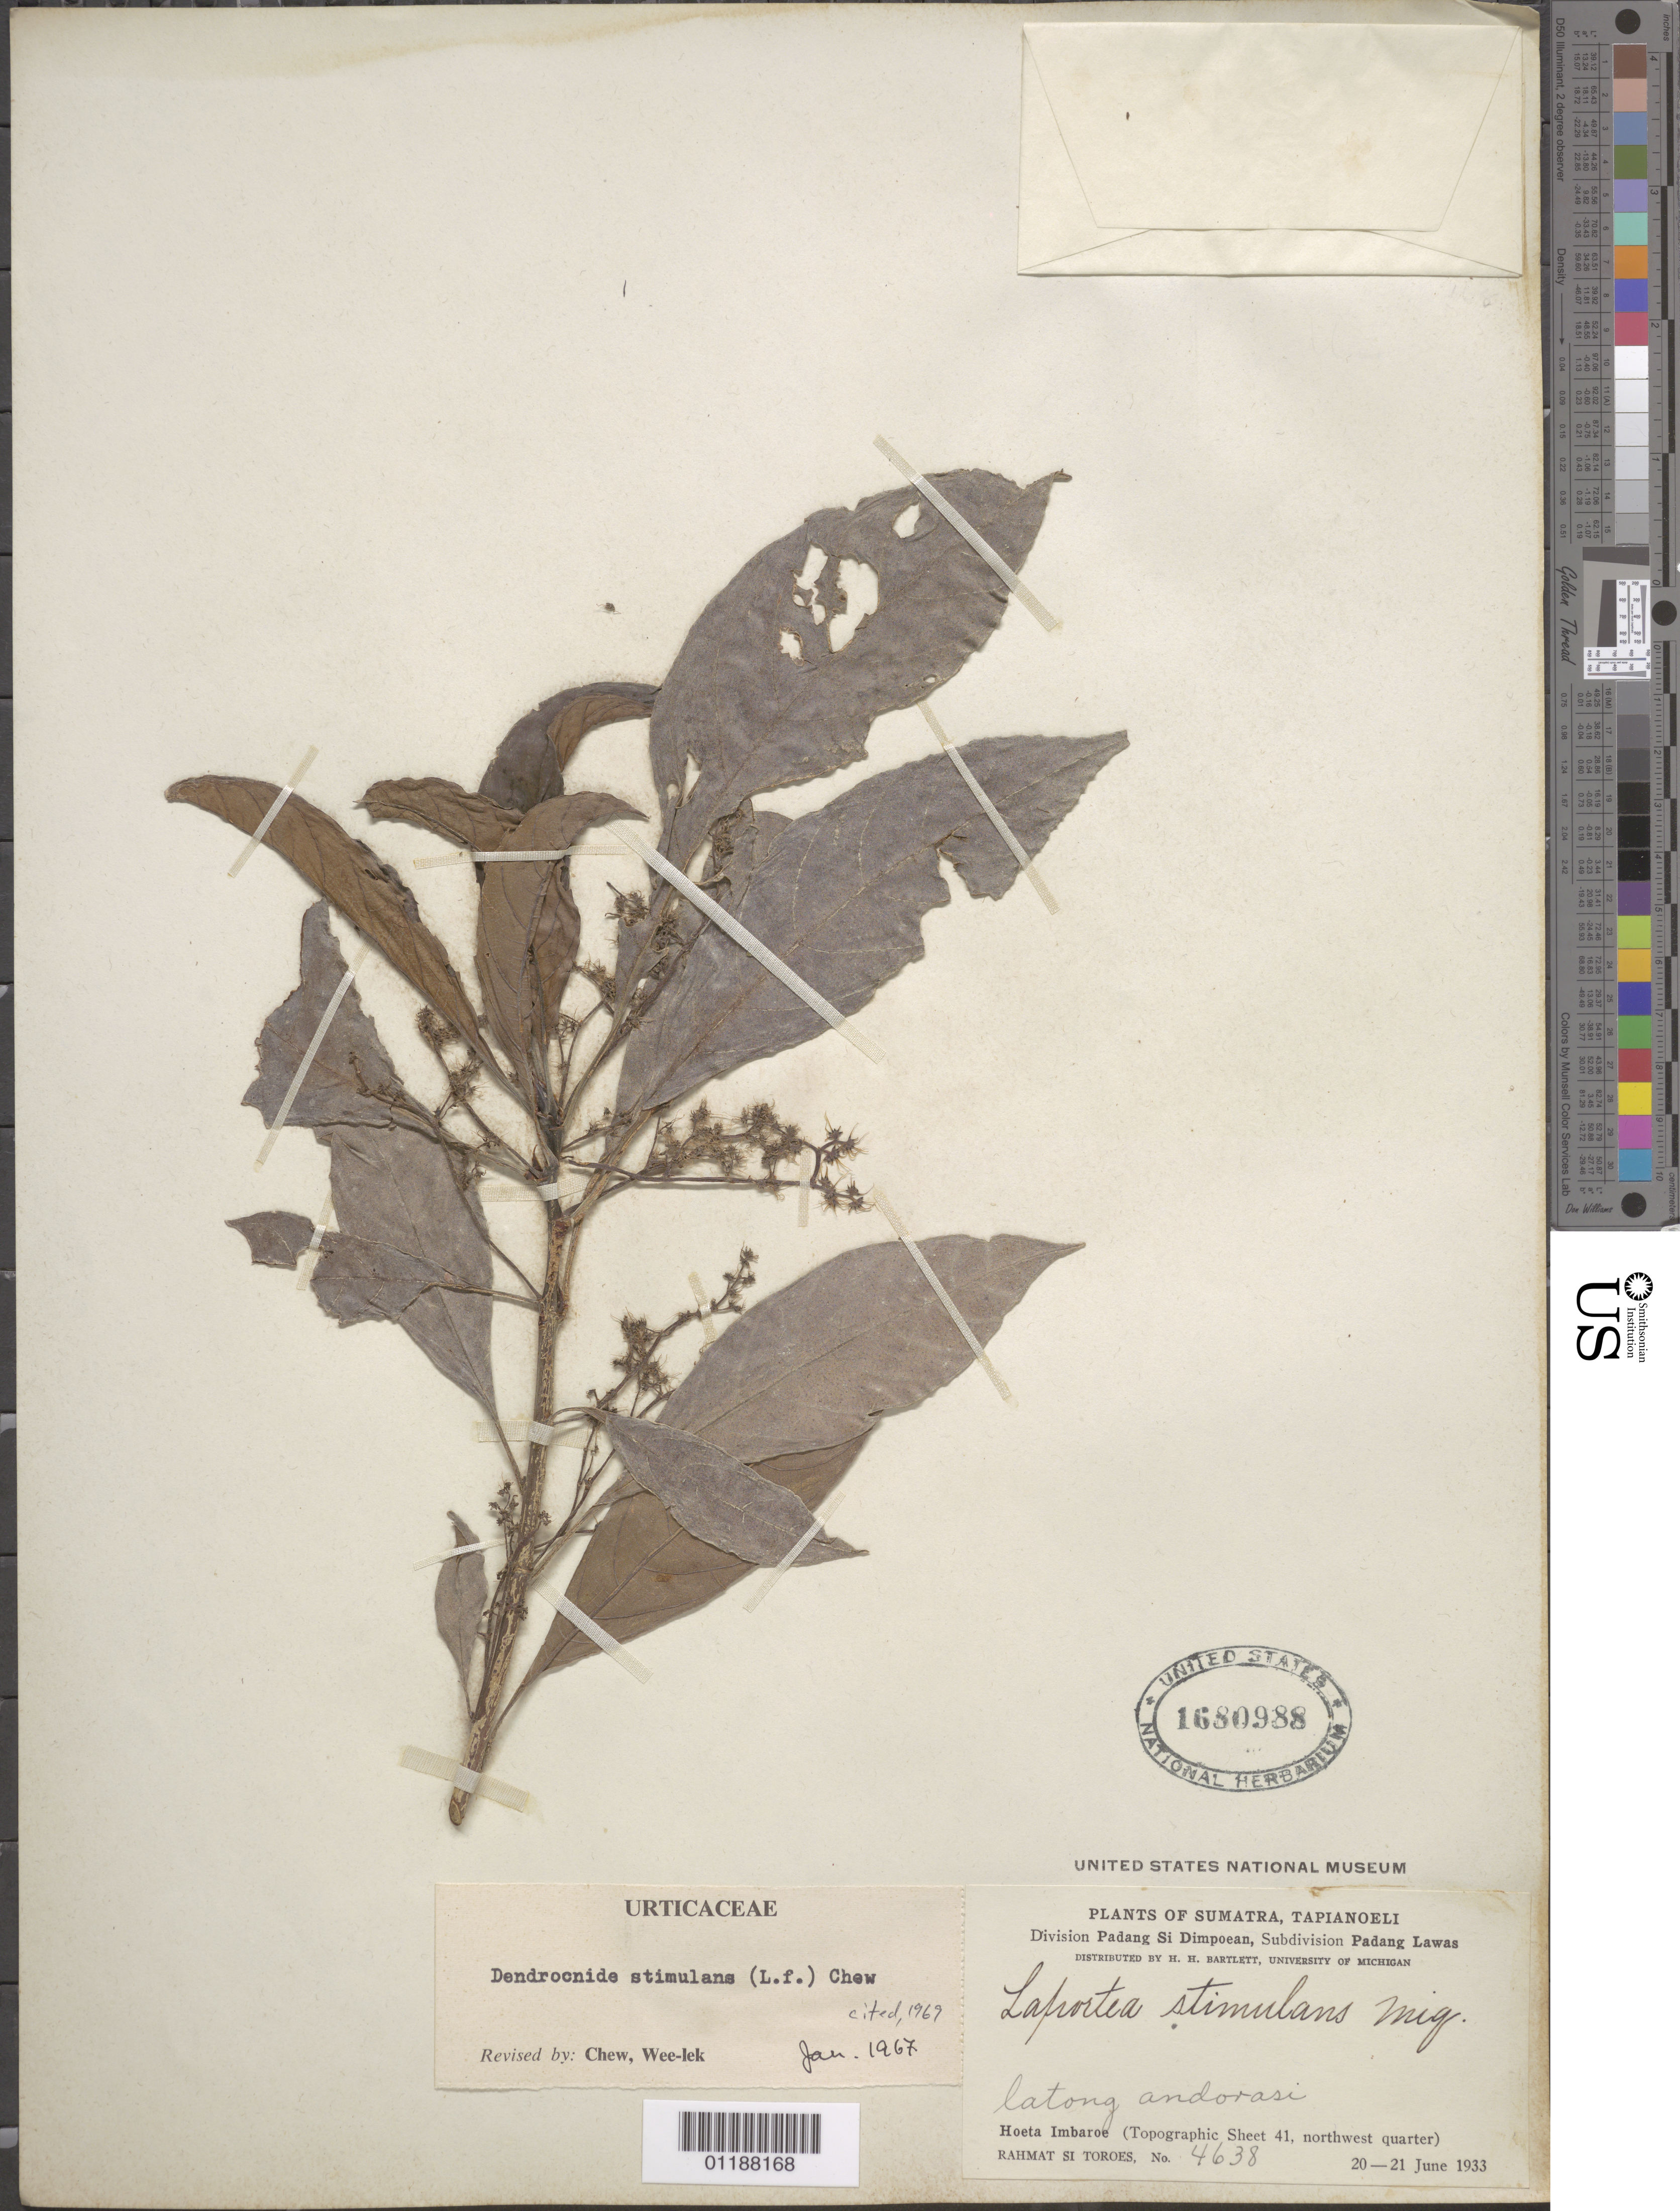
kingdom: Plantae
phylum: Tracheophyta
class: Magnoliopsida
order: Rosales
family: Urticaceae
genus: Dendrocnide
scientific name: Dendrocnide stimulans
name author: (L. f.) Chew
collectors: Rahmat Si Boeea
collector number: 4638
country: Indonesia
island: Sumatra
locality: Hoeta Imbaroe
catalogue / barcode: US 1680988